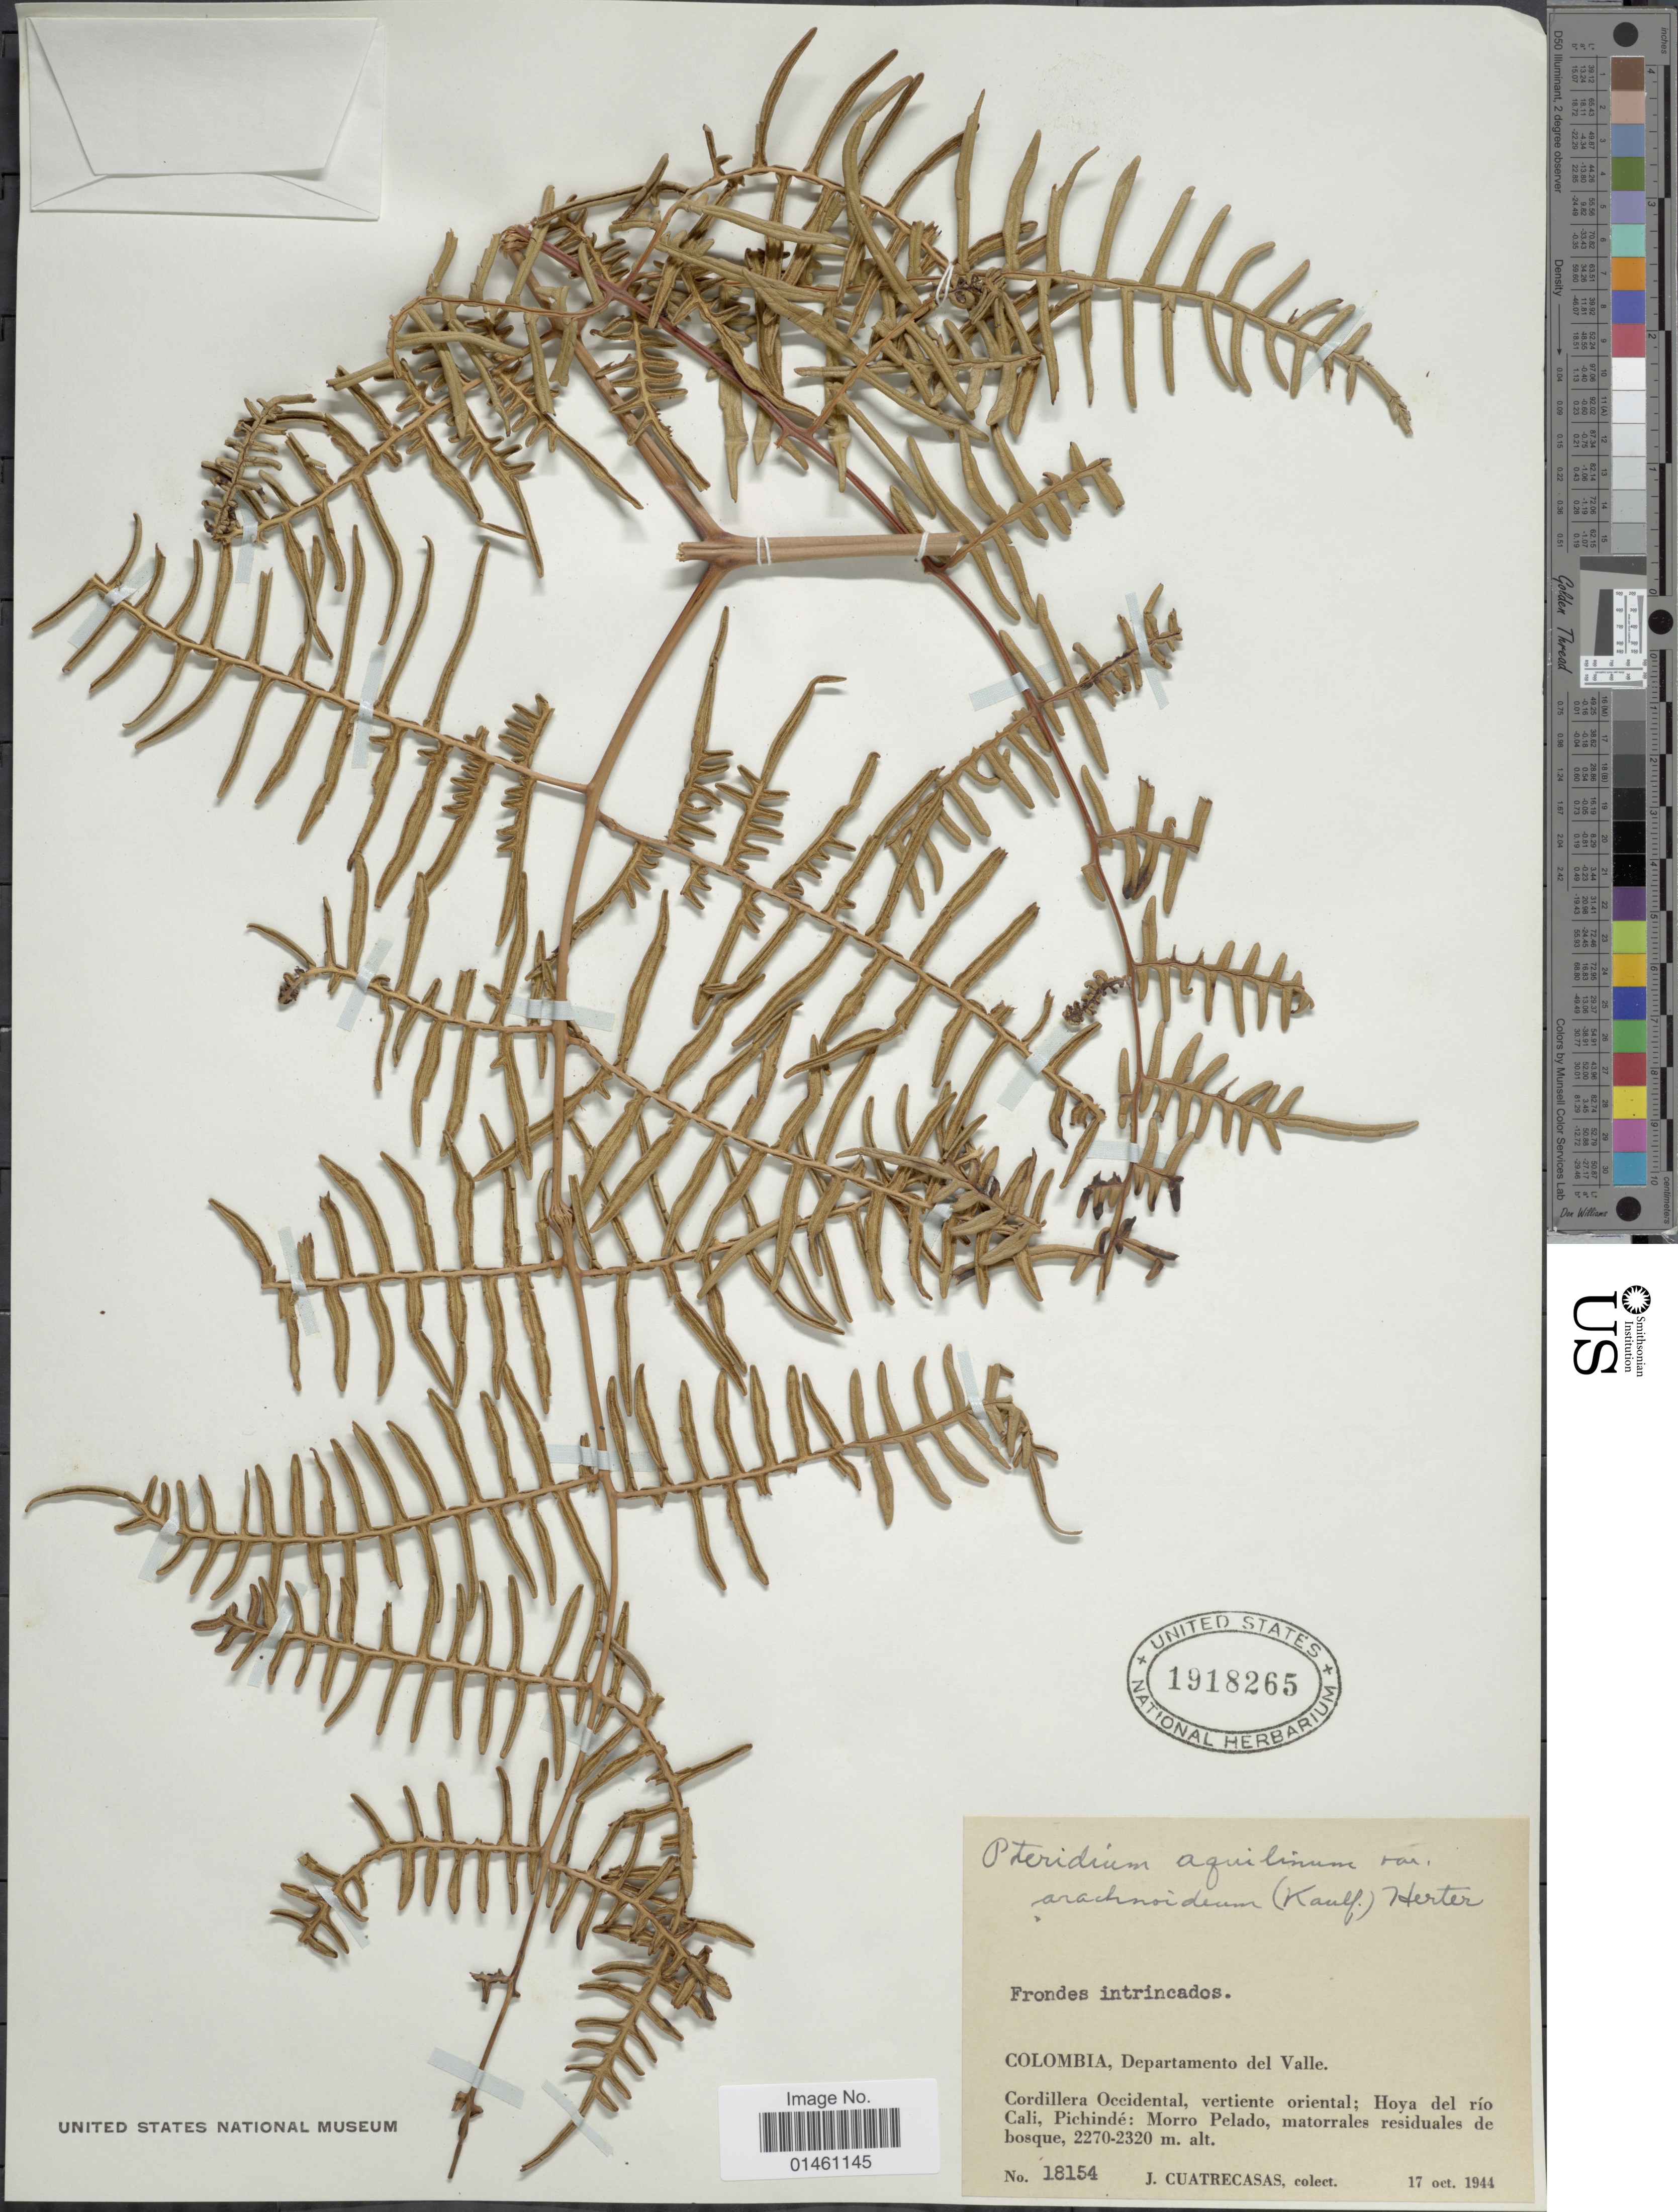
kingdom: Plantae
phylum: Tracheophyta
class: Polypodiopsida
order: Polypodiales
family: Dennstaedtiaceae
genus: Pteridium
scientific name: Pteridium aquilinum var. arachnoideum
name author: (Kaulf.) Herter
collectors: J. Cuatrecasas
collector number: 18154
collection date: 1944-10-17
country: Colombia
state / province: Valle del Cauca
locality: Colombia, Departamento del Valle, Cordillera Occidental, vertiente oriental: Hoya del Rio Cali, Pichindé: Morro Pelado, matorrales residuales de bosque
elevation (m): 2270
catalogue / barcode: US 1918265